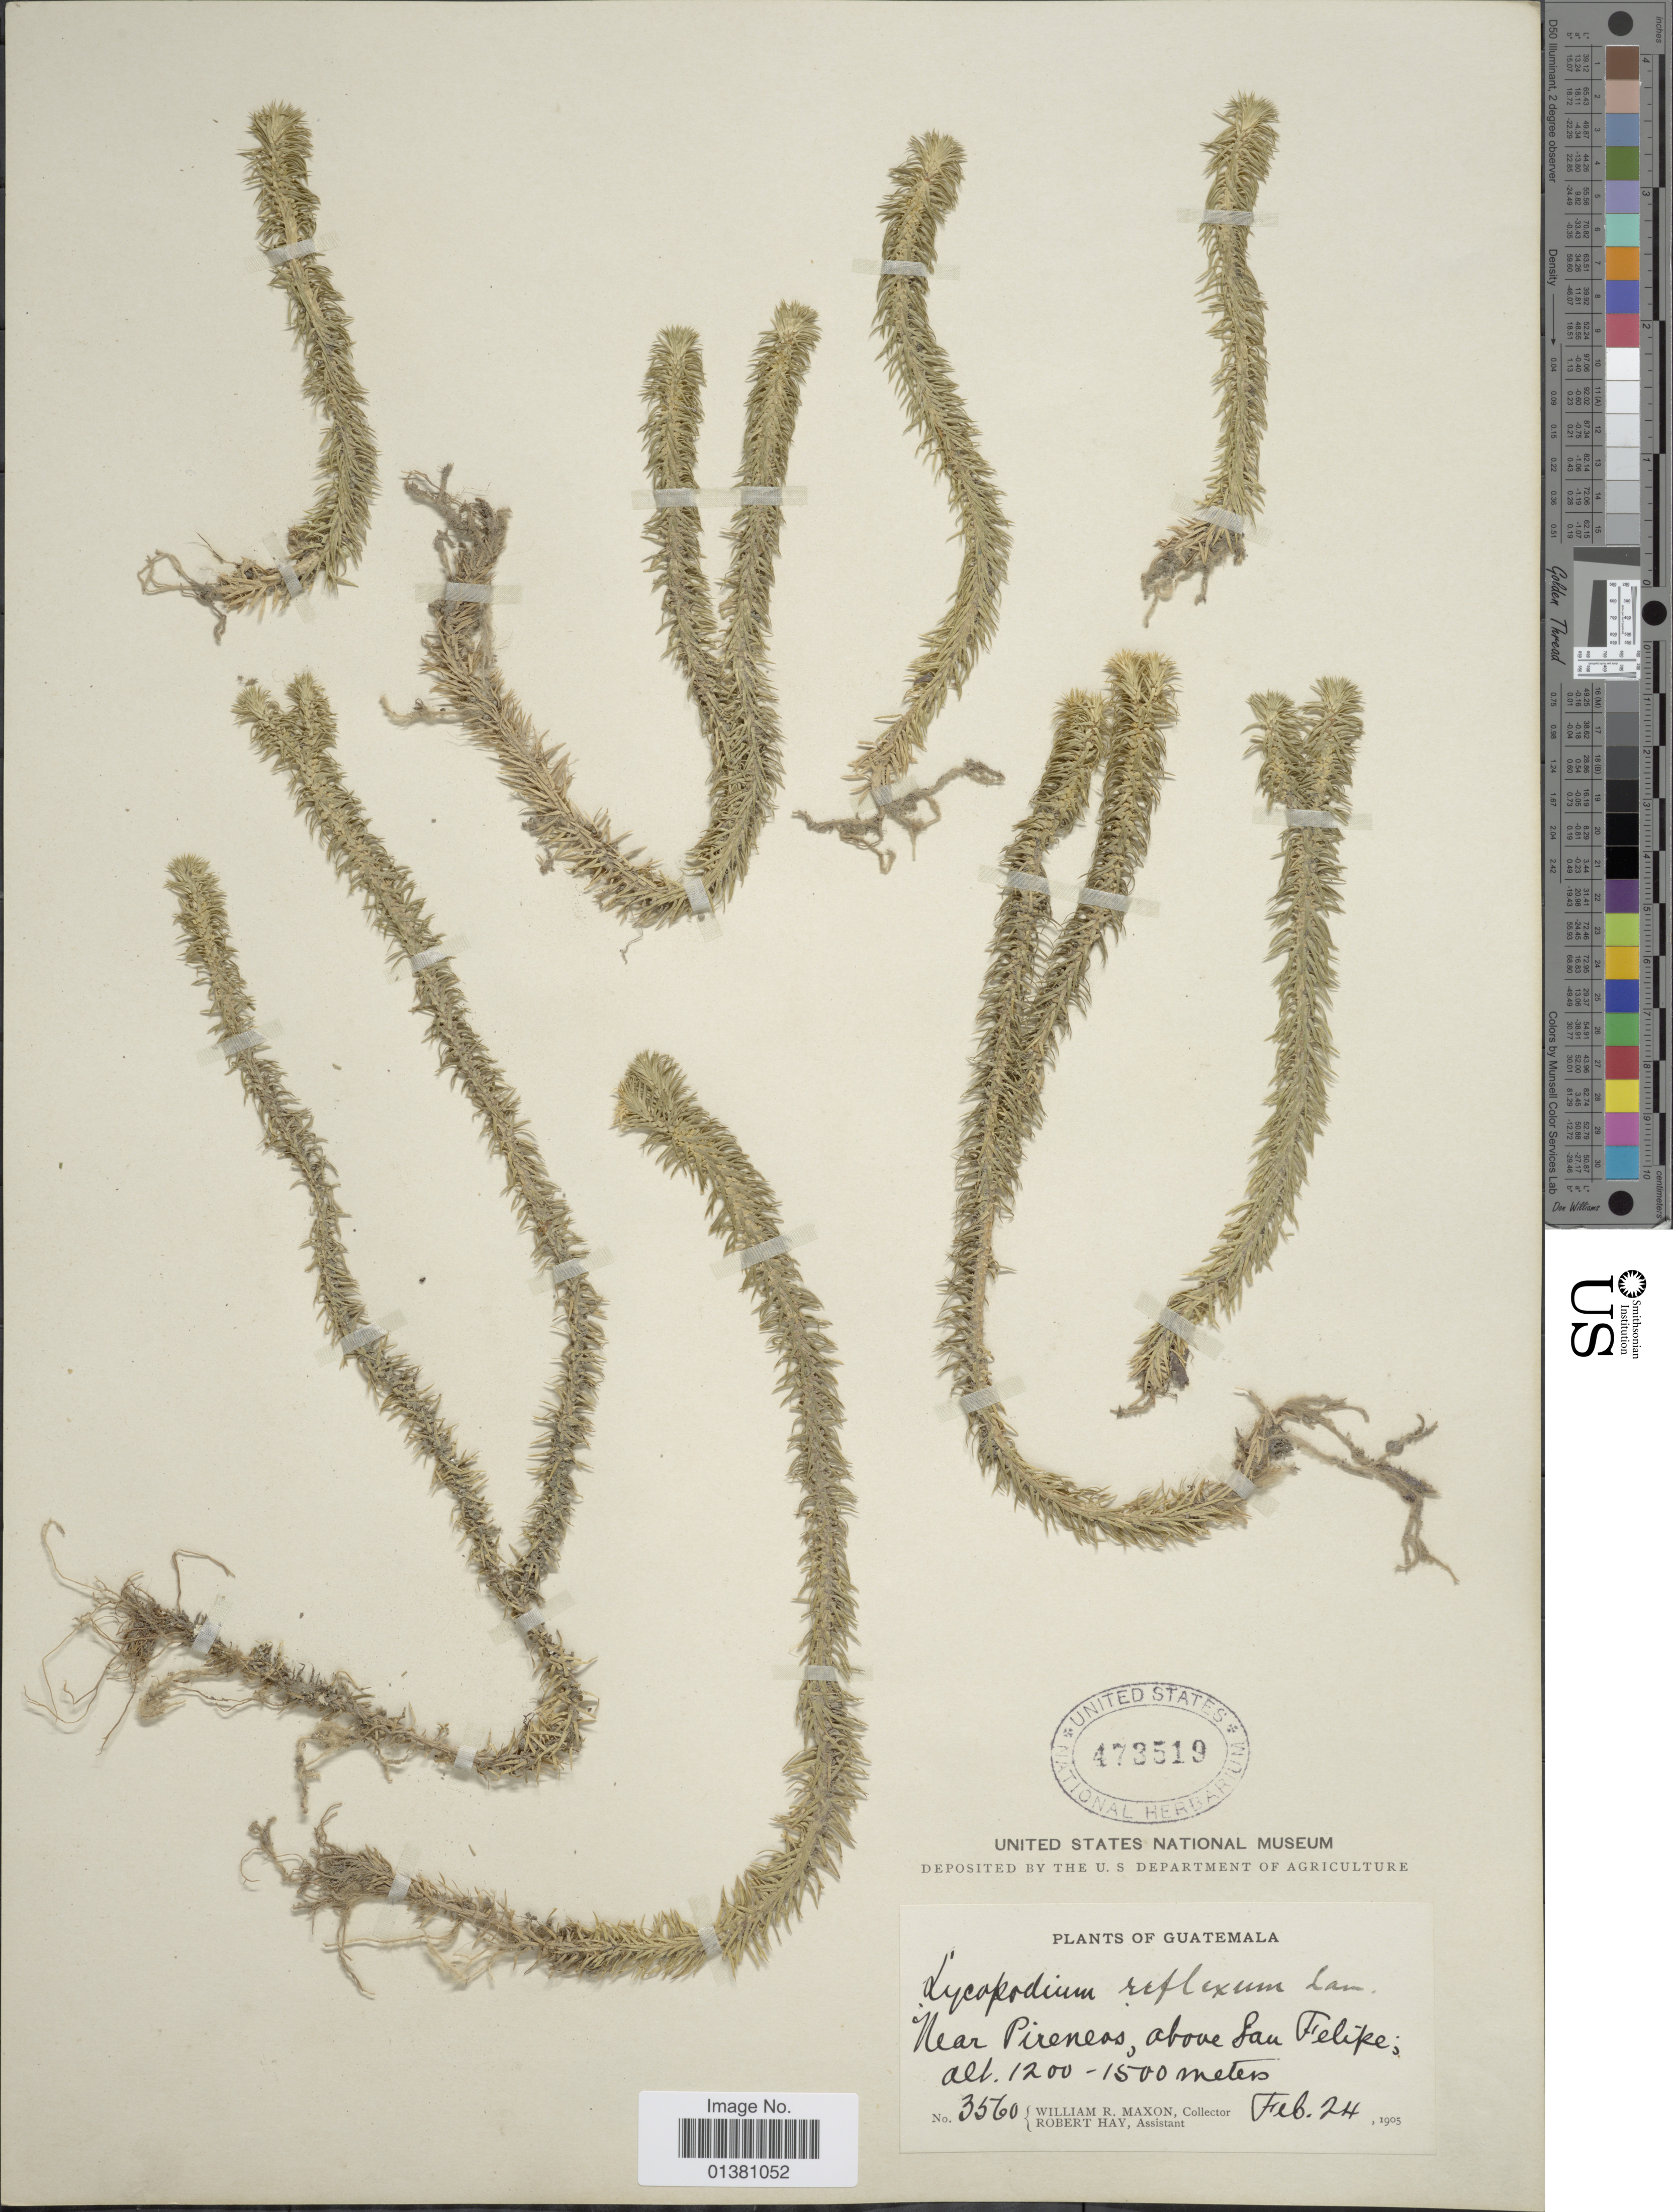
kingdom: Plantae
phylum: Tracheophyta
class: Lycopodiopsida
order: Lycopodiales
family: Lycopodiaceae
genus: Phlegmariurus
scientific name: Phlegmariurus reflexus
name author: (Lam.) B. Øllg.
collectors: W. R. Maxon & R. Hay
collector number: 3560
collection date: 1905-02-24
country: Guatemala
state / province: Guatemala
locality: Near Pireneas, above San Felipe.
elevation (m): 1200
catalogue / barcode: US 473519